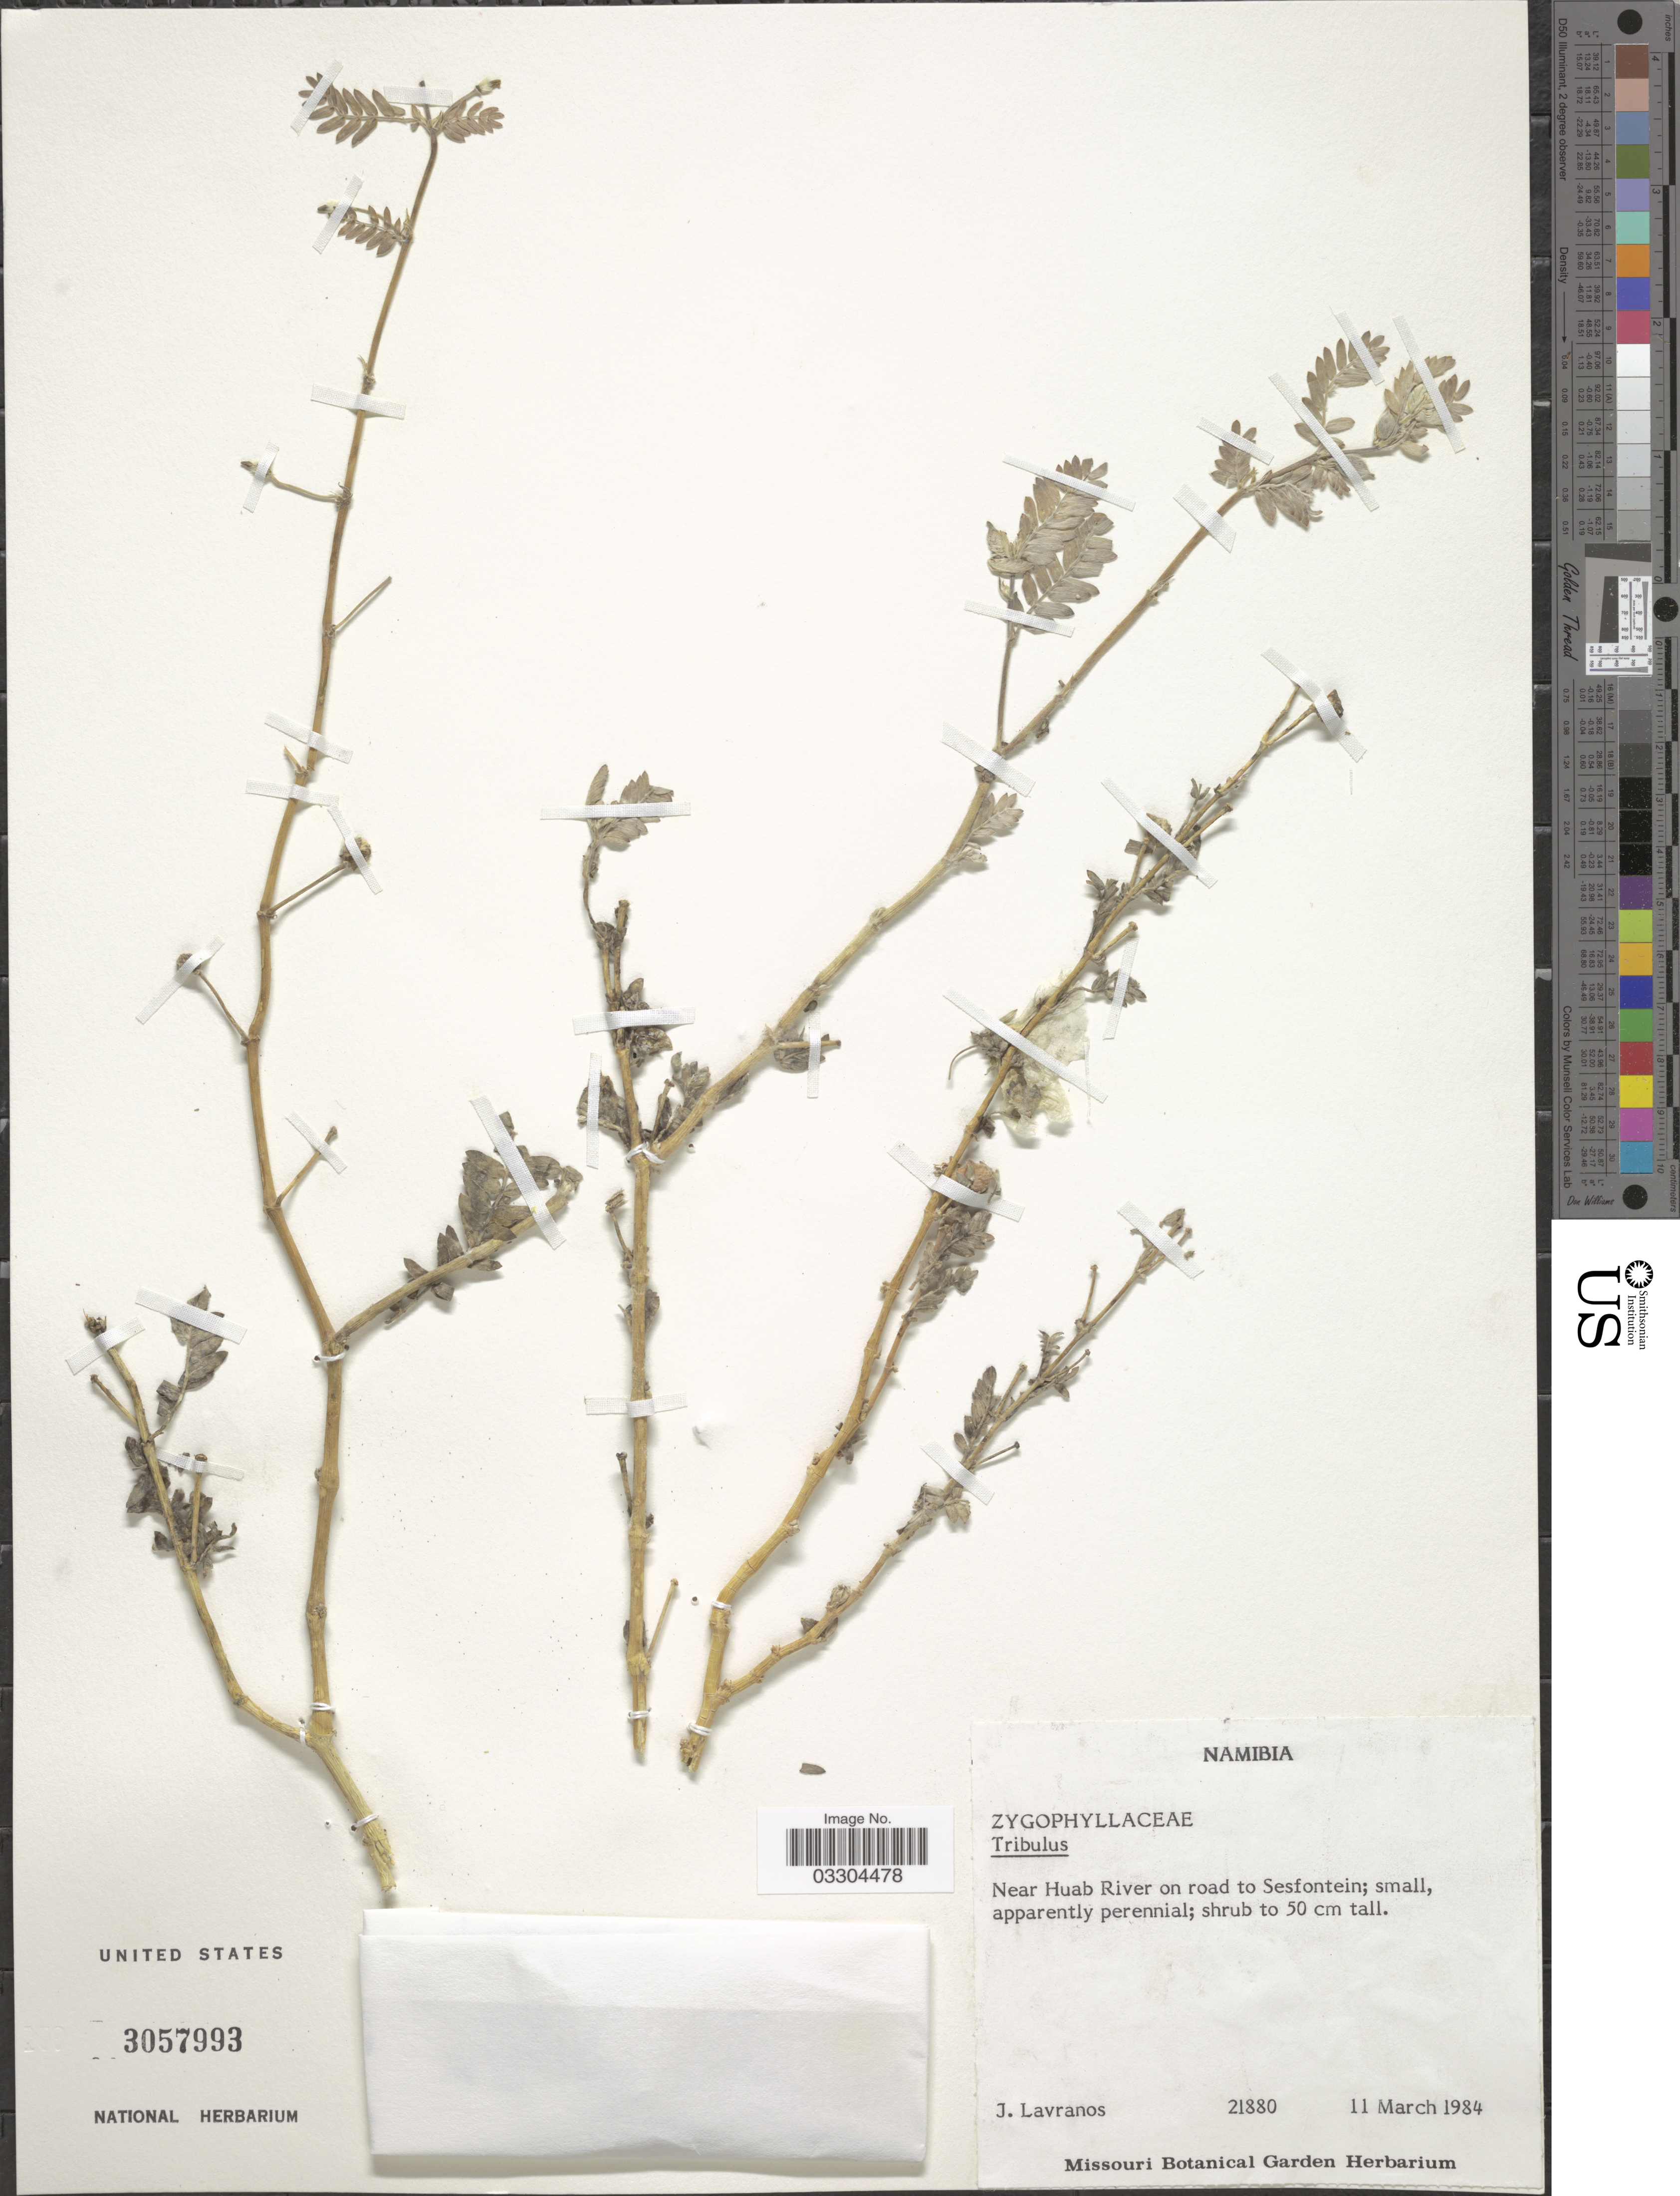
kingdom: Plantae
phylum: Tracheophyta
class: Magnoliopsida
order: Zygophyllales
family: Zygophyllaceae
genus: Tribulus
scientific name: Tribulus sp.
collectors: J. Lavranos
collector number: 21880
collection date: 1984-03-11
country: Namibia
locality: Near Huab River on road to Sesfontein.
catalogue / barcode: US 3057993